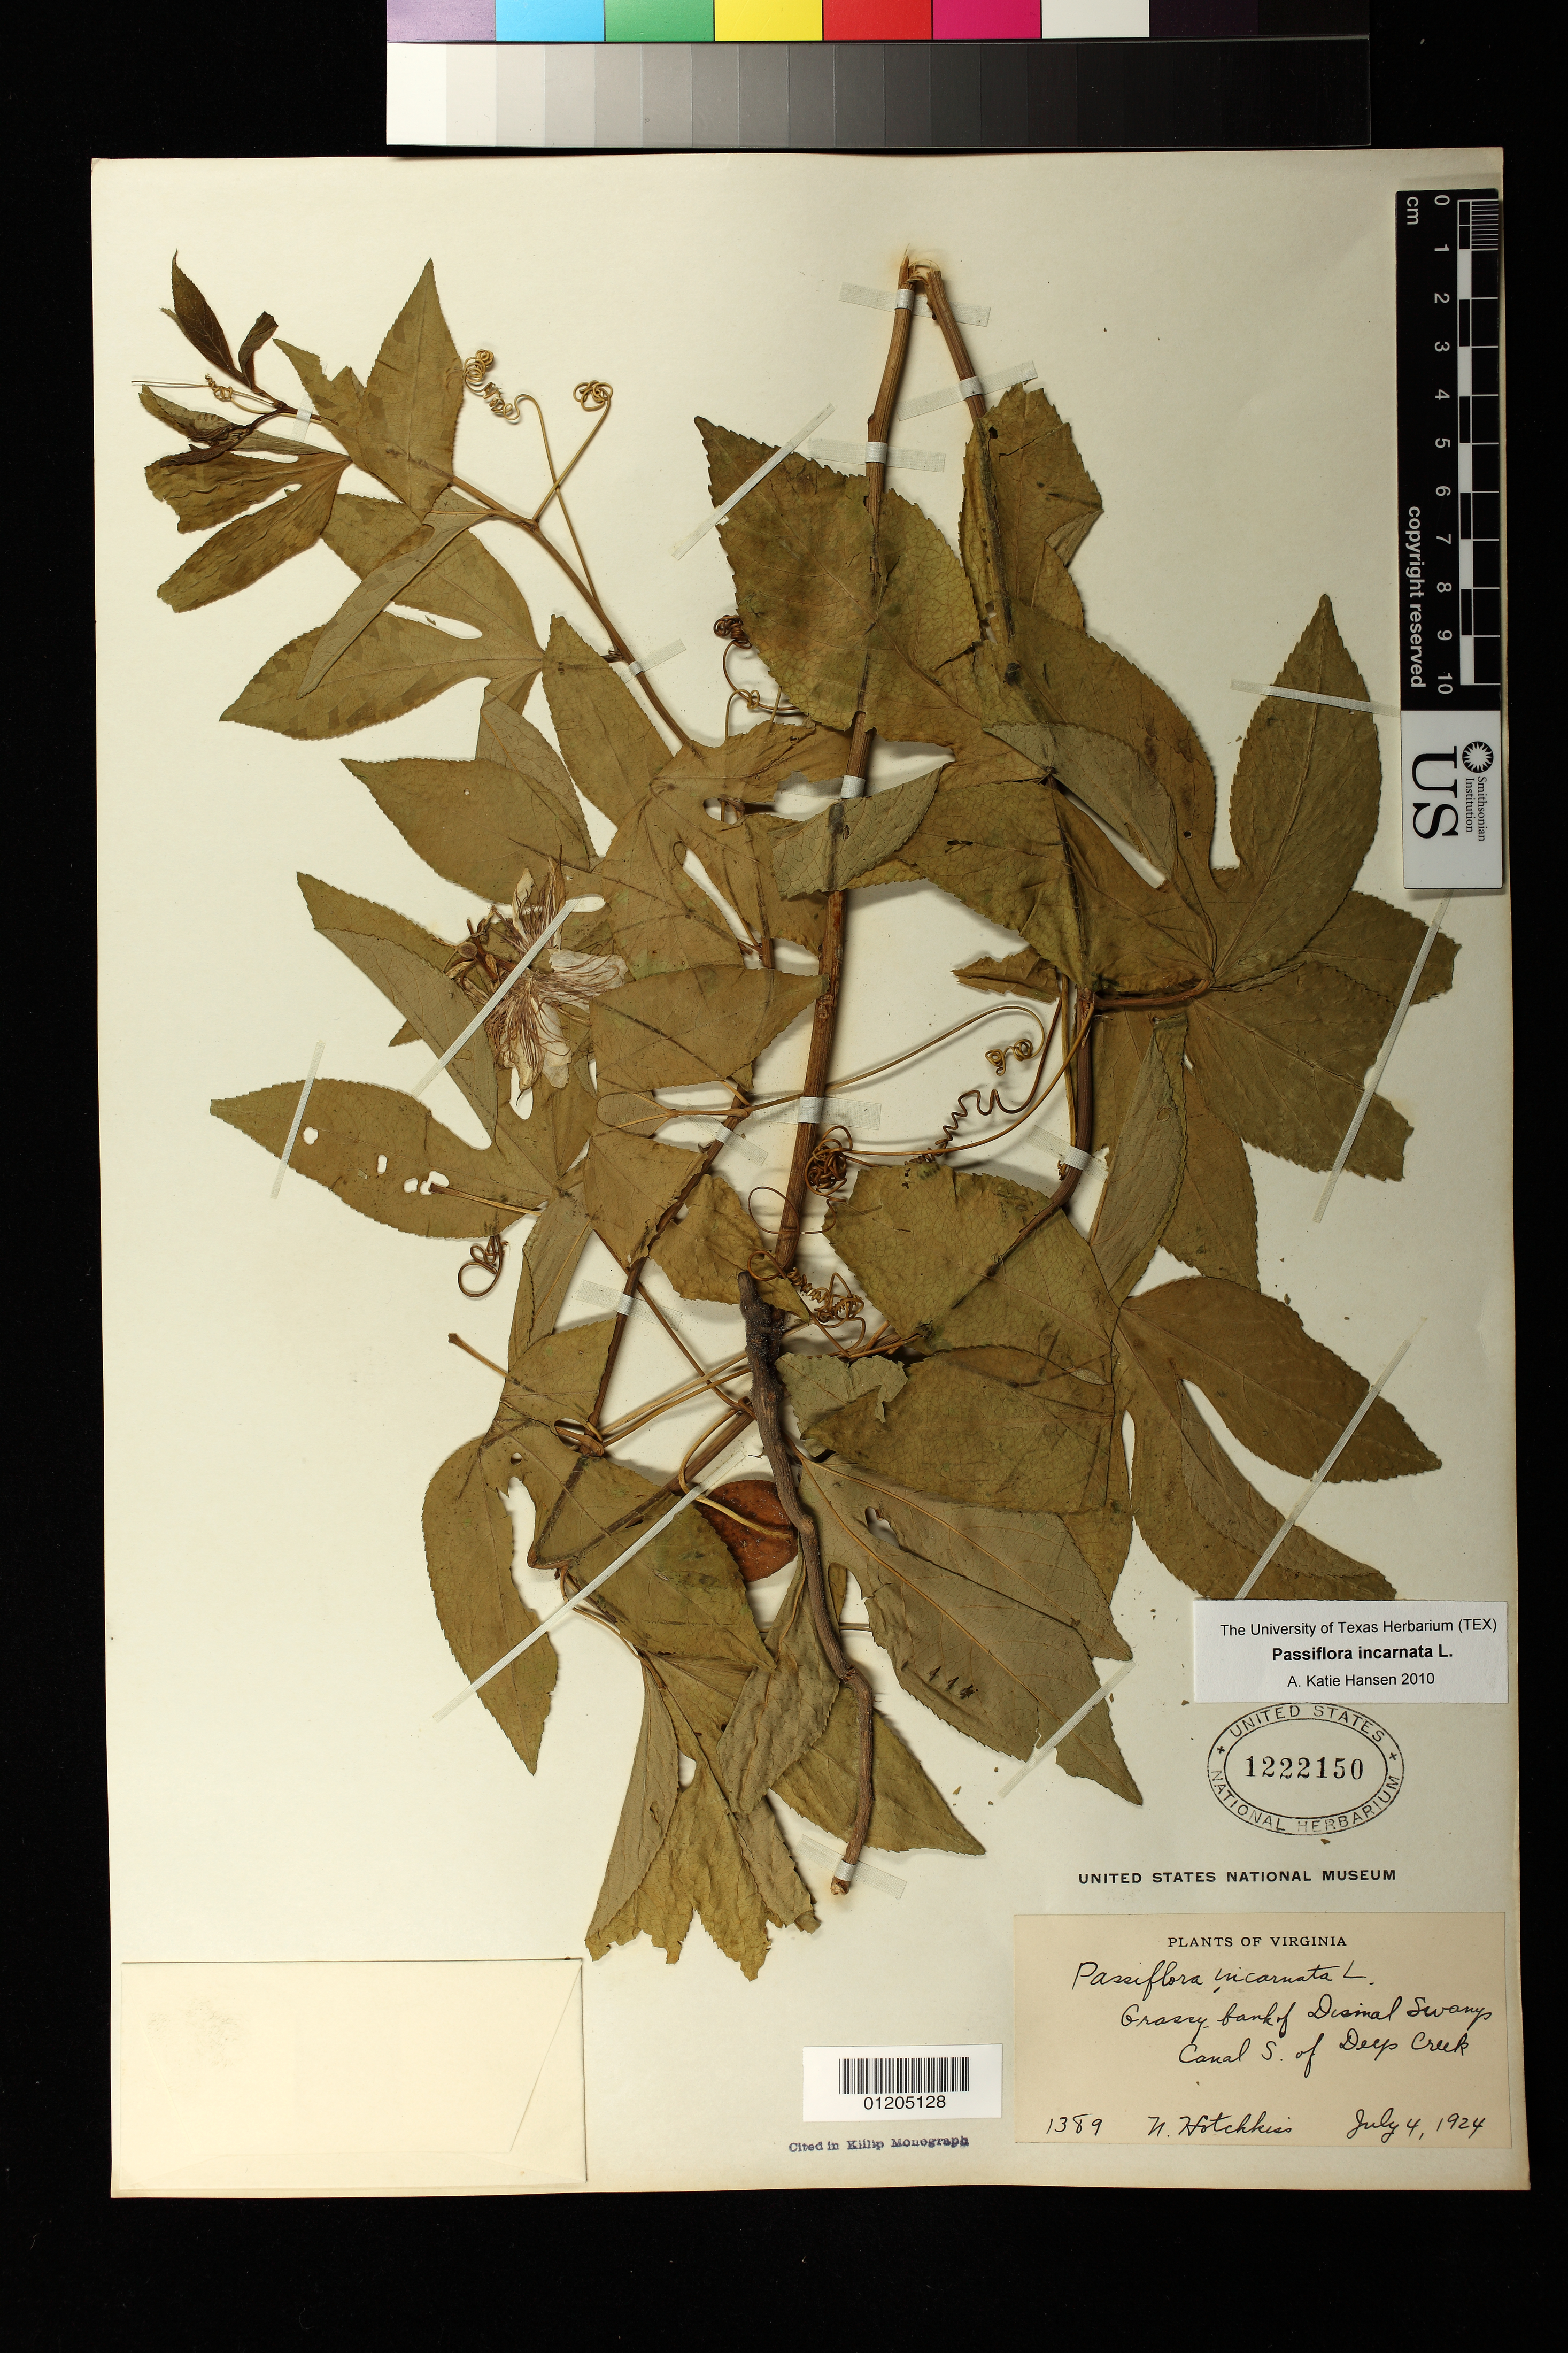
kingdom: Plantae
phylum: Tracheophyta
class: Magnoliopsida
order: Malpighiales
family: Passifloraceae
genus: Passiflora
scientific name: Passiflora incarnata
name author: L.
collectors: N. Hotchkiss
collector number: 1389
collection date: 1924-07-04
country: United States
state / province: Virginia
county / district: City of Chesapeake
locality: Grassy bank of Dismal Swamp, Canal S. of Deep Creek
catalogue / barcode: US 1222150